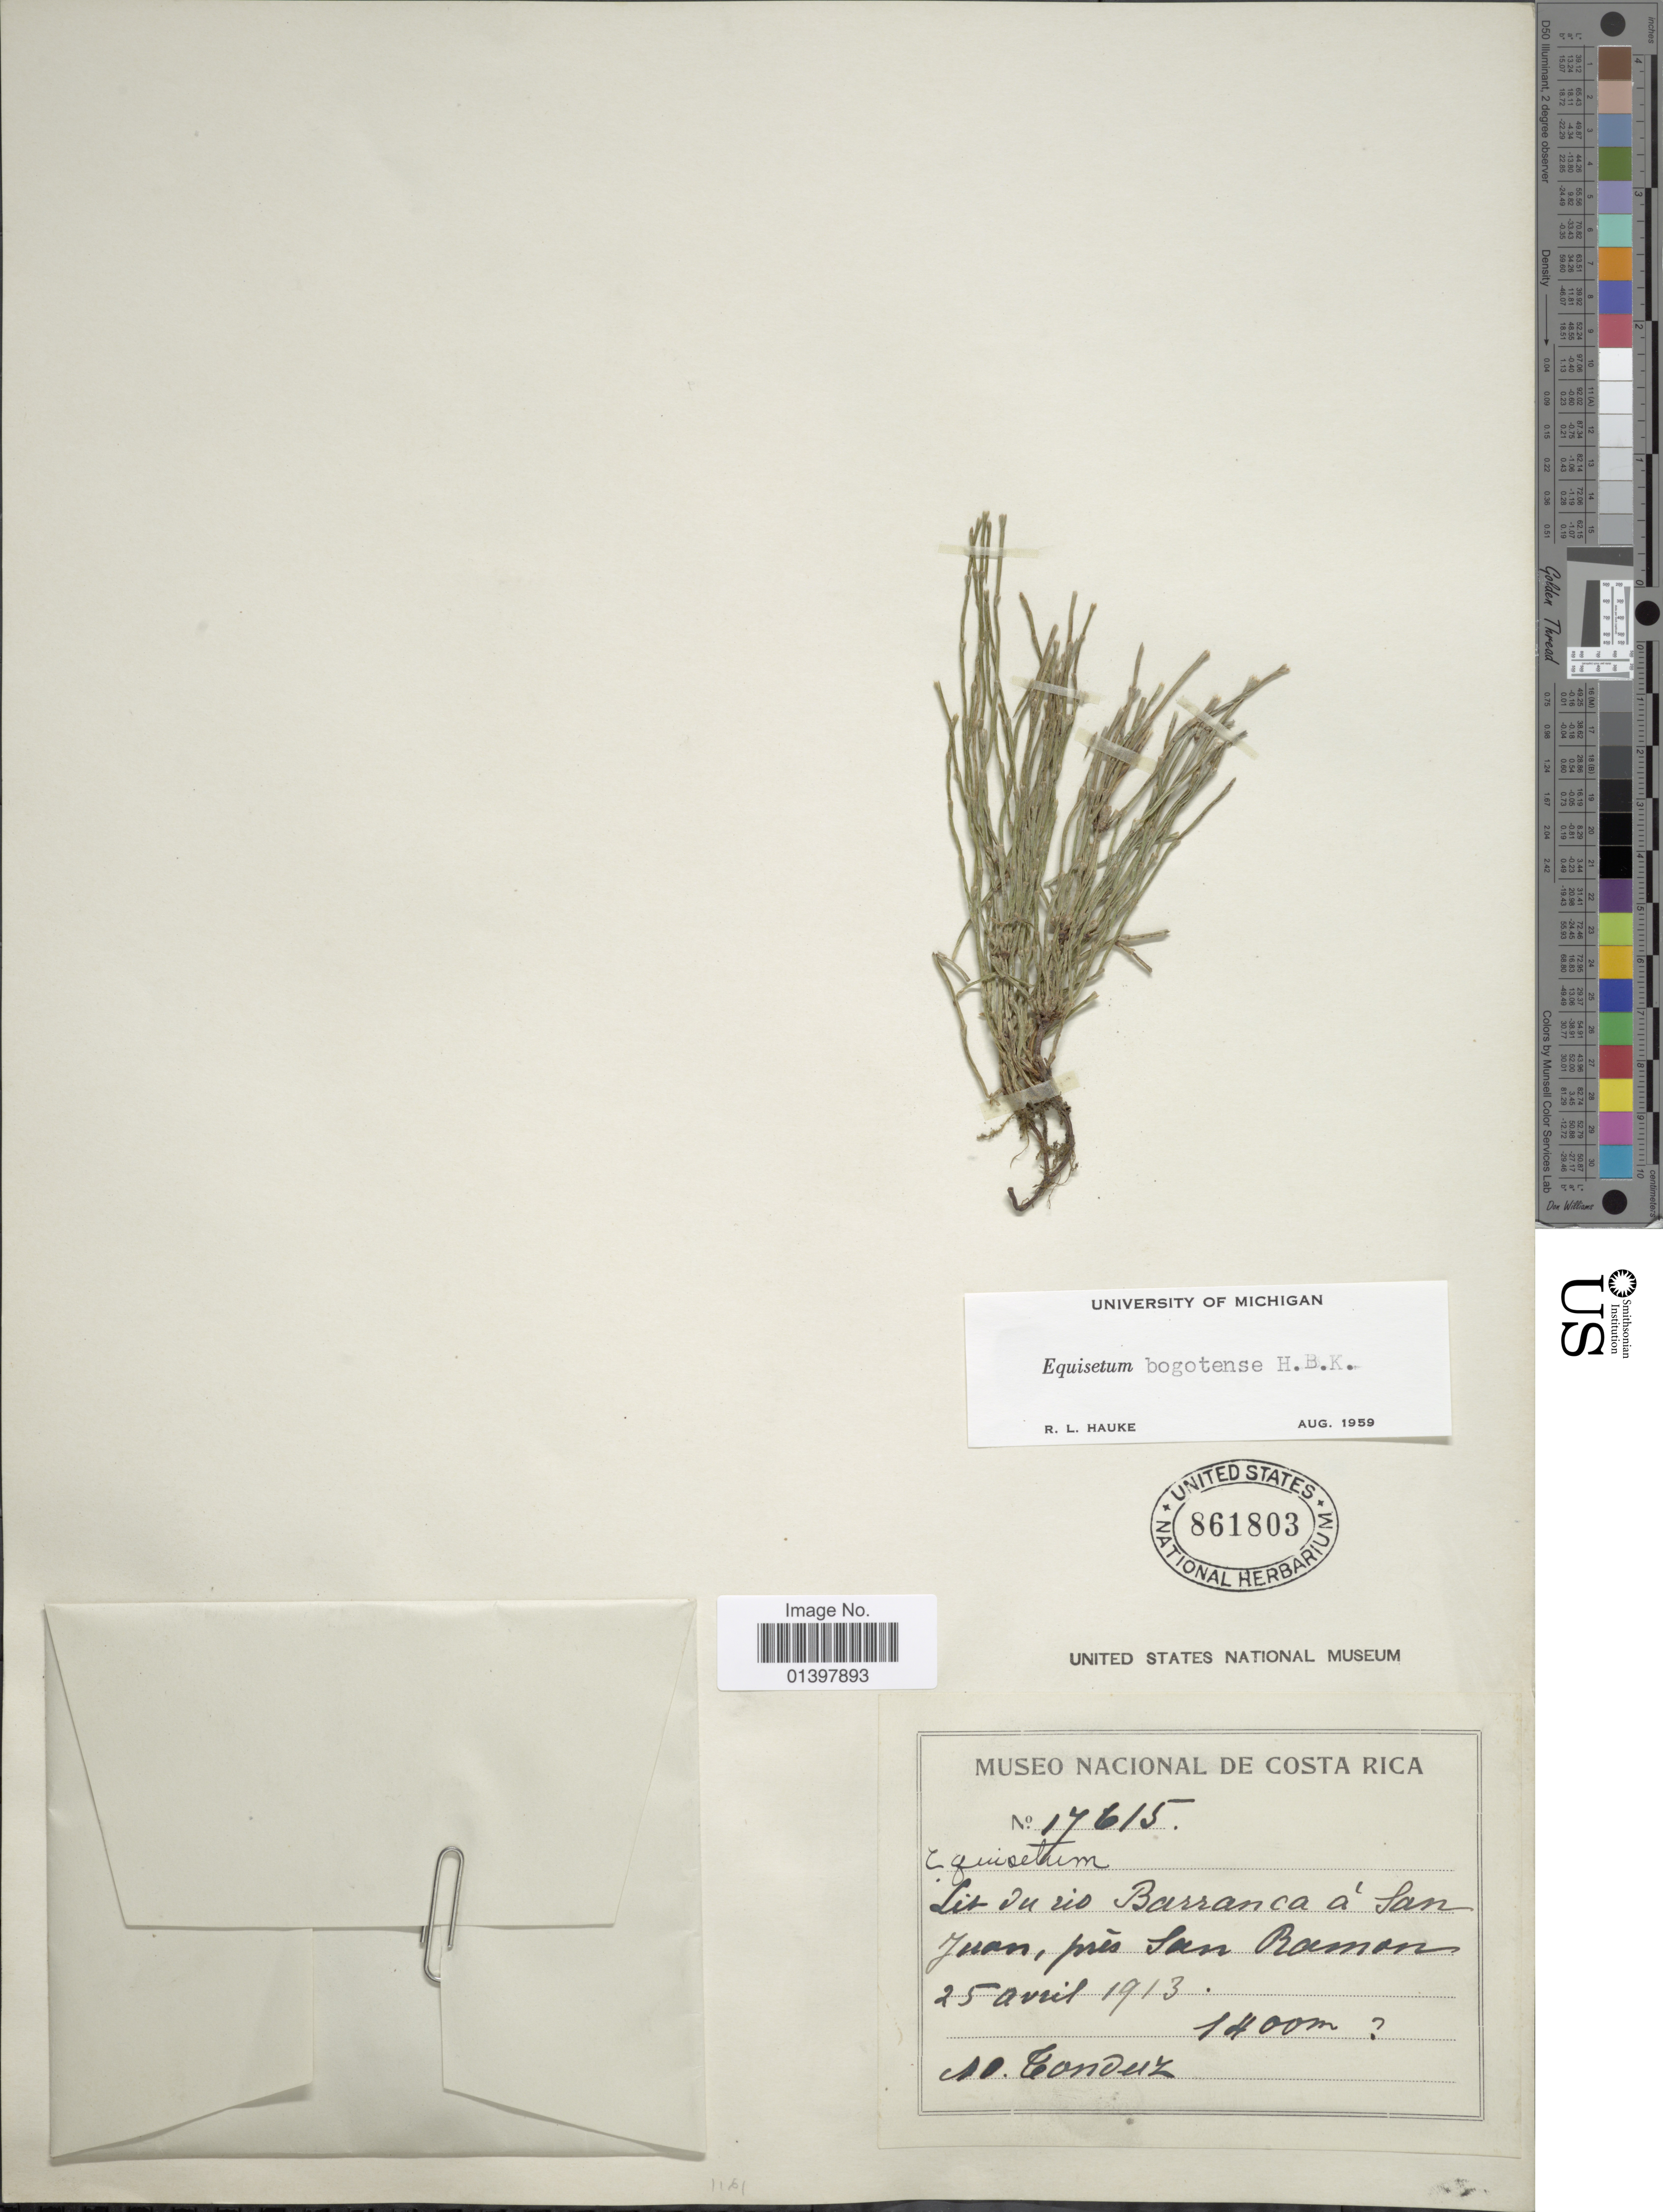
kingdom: Plantae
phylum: Tracheophyta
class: Polypodiopsida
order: Equisetales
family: Equisetaceae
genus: Equisetum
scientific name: Equisetum bogotense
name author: Kunth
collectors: A. Tonduz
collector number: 17615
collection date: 1913-04-25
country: Costa Rica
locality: Lit du rio Barranca á San Juan, près San Ramon.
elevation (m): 1400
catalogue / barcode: US 861803